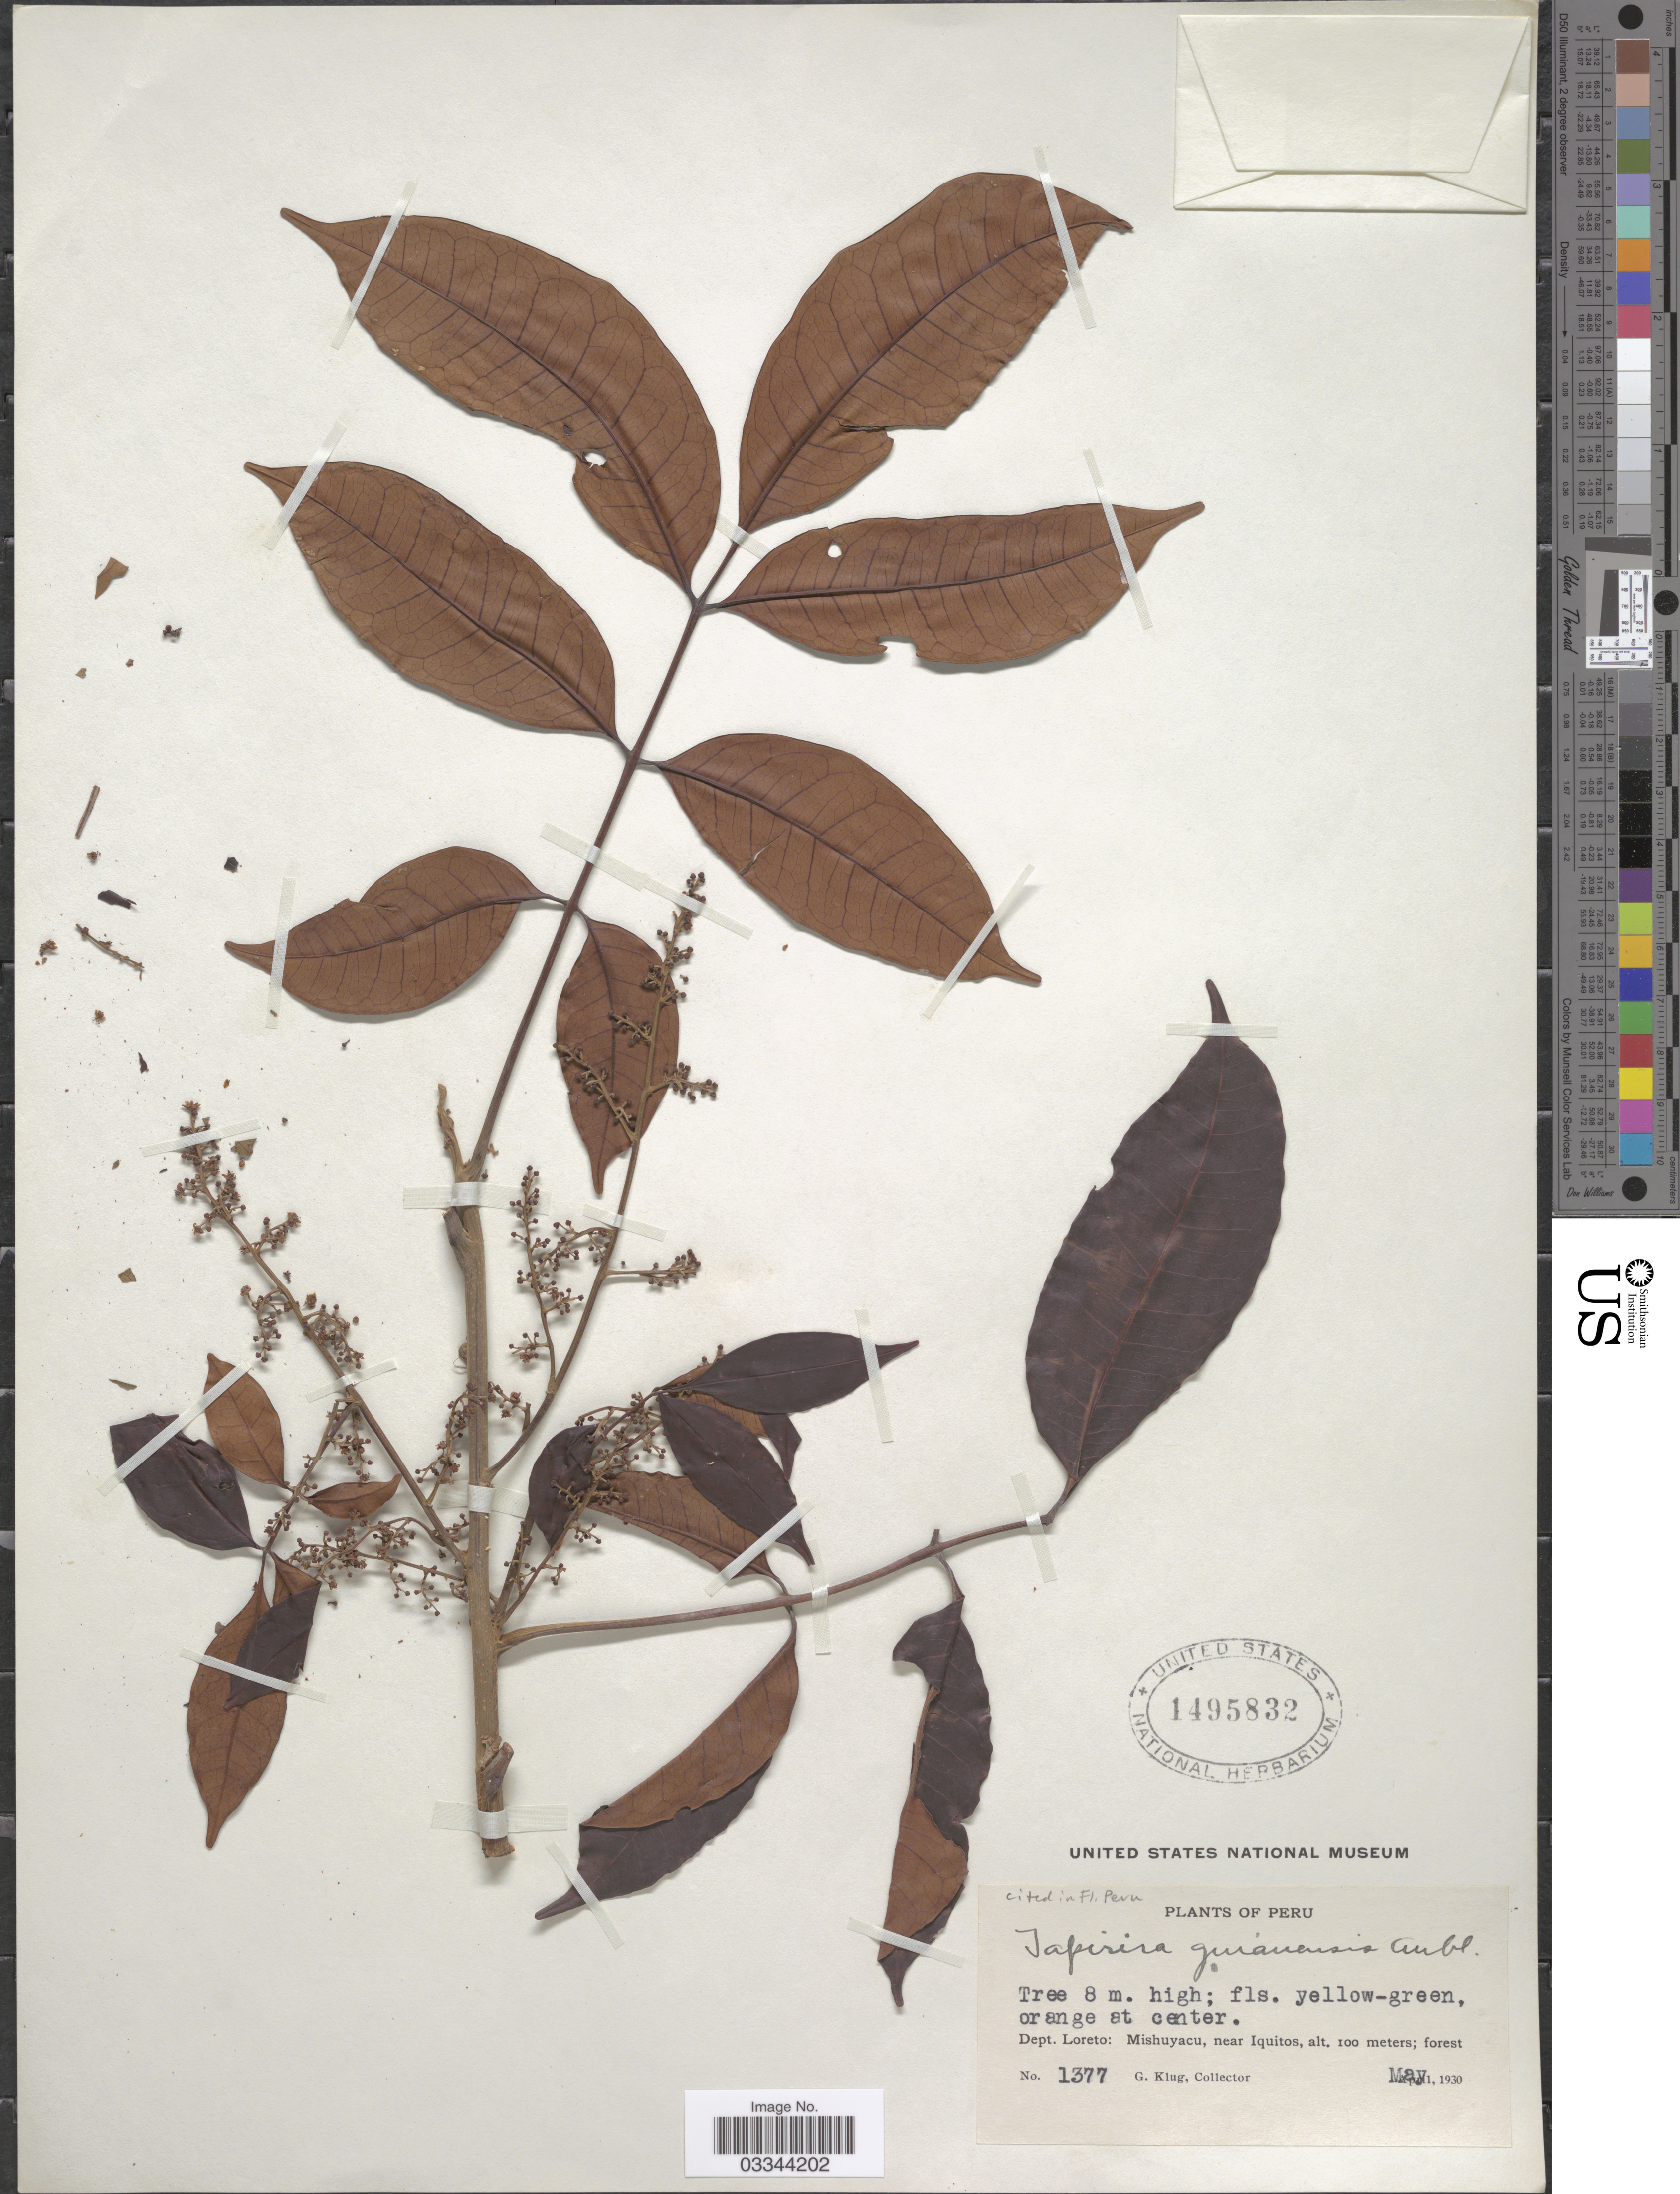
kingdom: Plantae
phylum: Tracheophyta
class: Magnoliopsida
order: Sapindales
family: Anacardiaceae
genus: Tapirira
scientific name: Tapirira guianensis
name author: Aubl.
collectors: G. Klug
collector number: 1377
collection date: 1930-05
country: Peru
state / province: Loreto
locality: Dept. Loreto: Mishuyacu, near Iquitos.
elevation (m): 100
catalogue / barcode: US 1495832